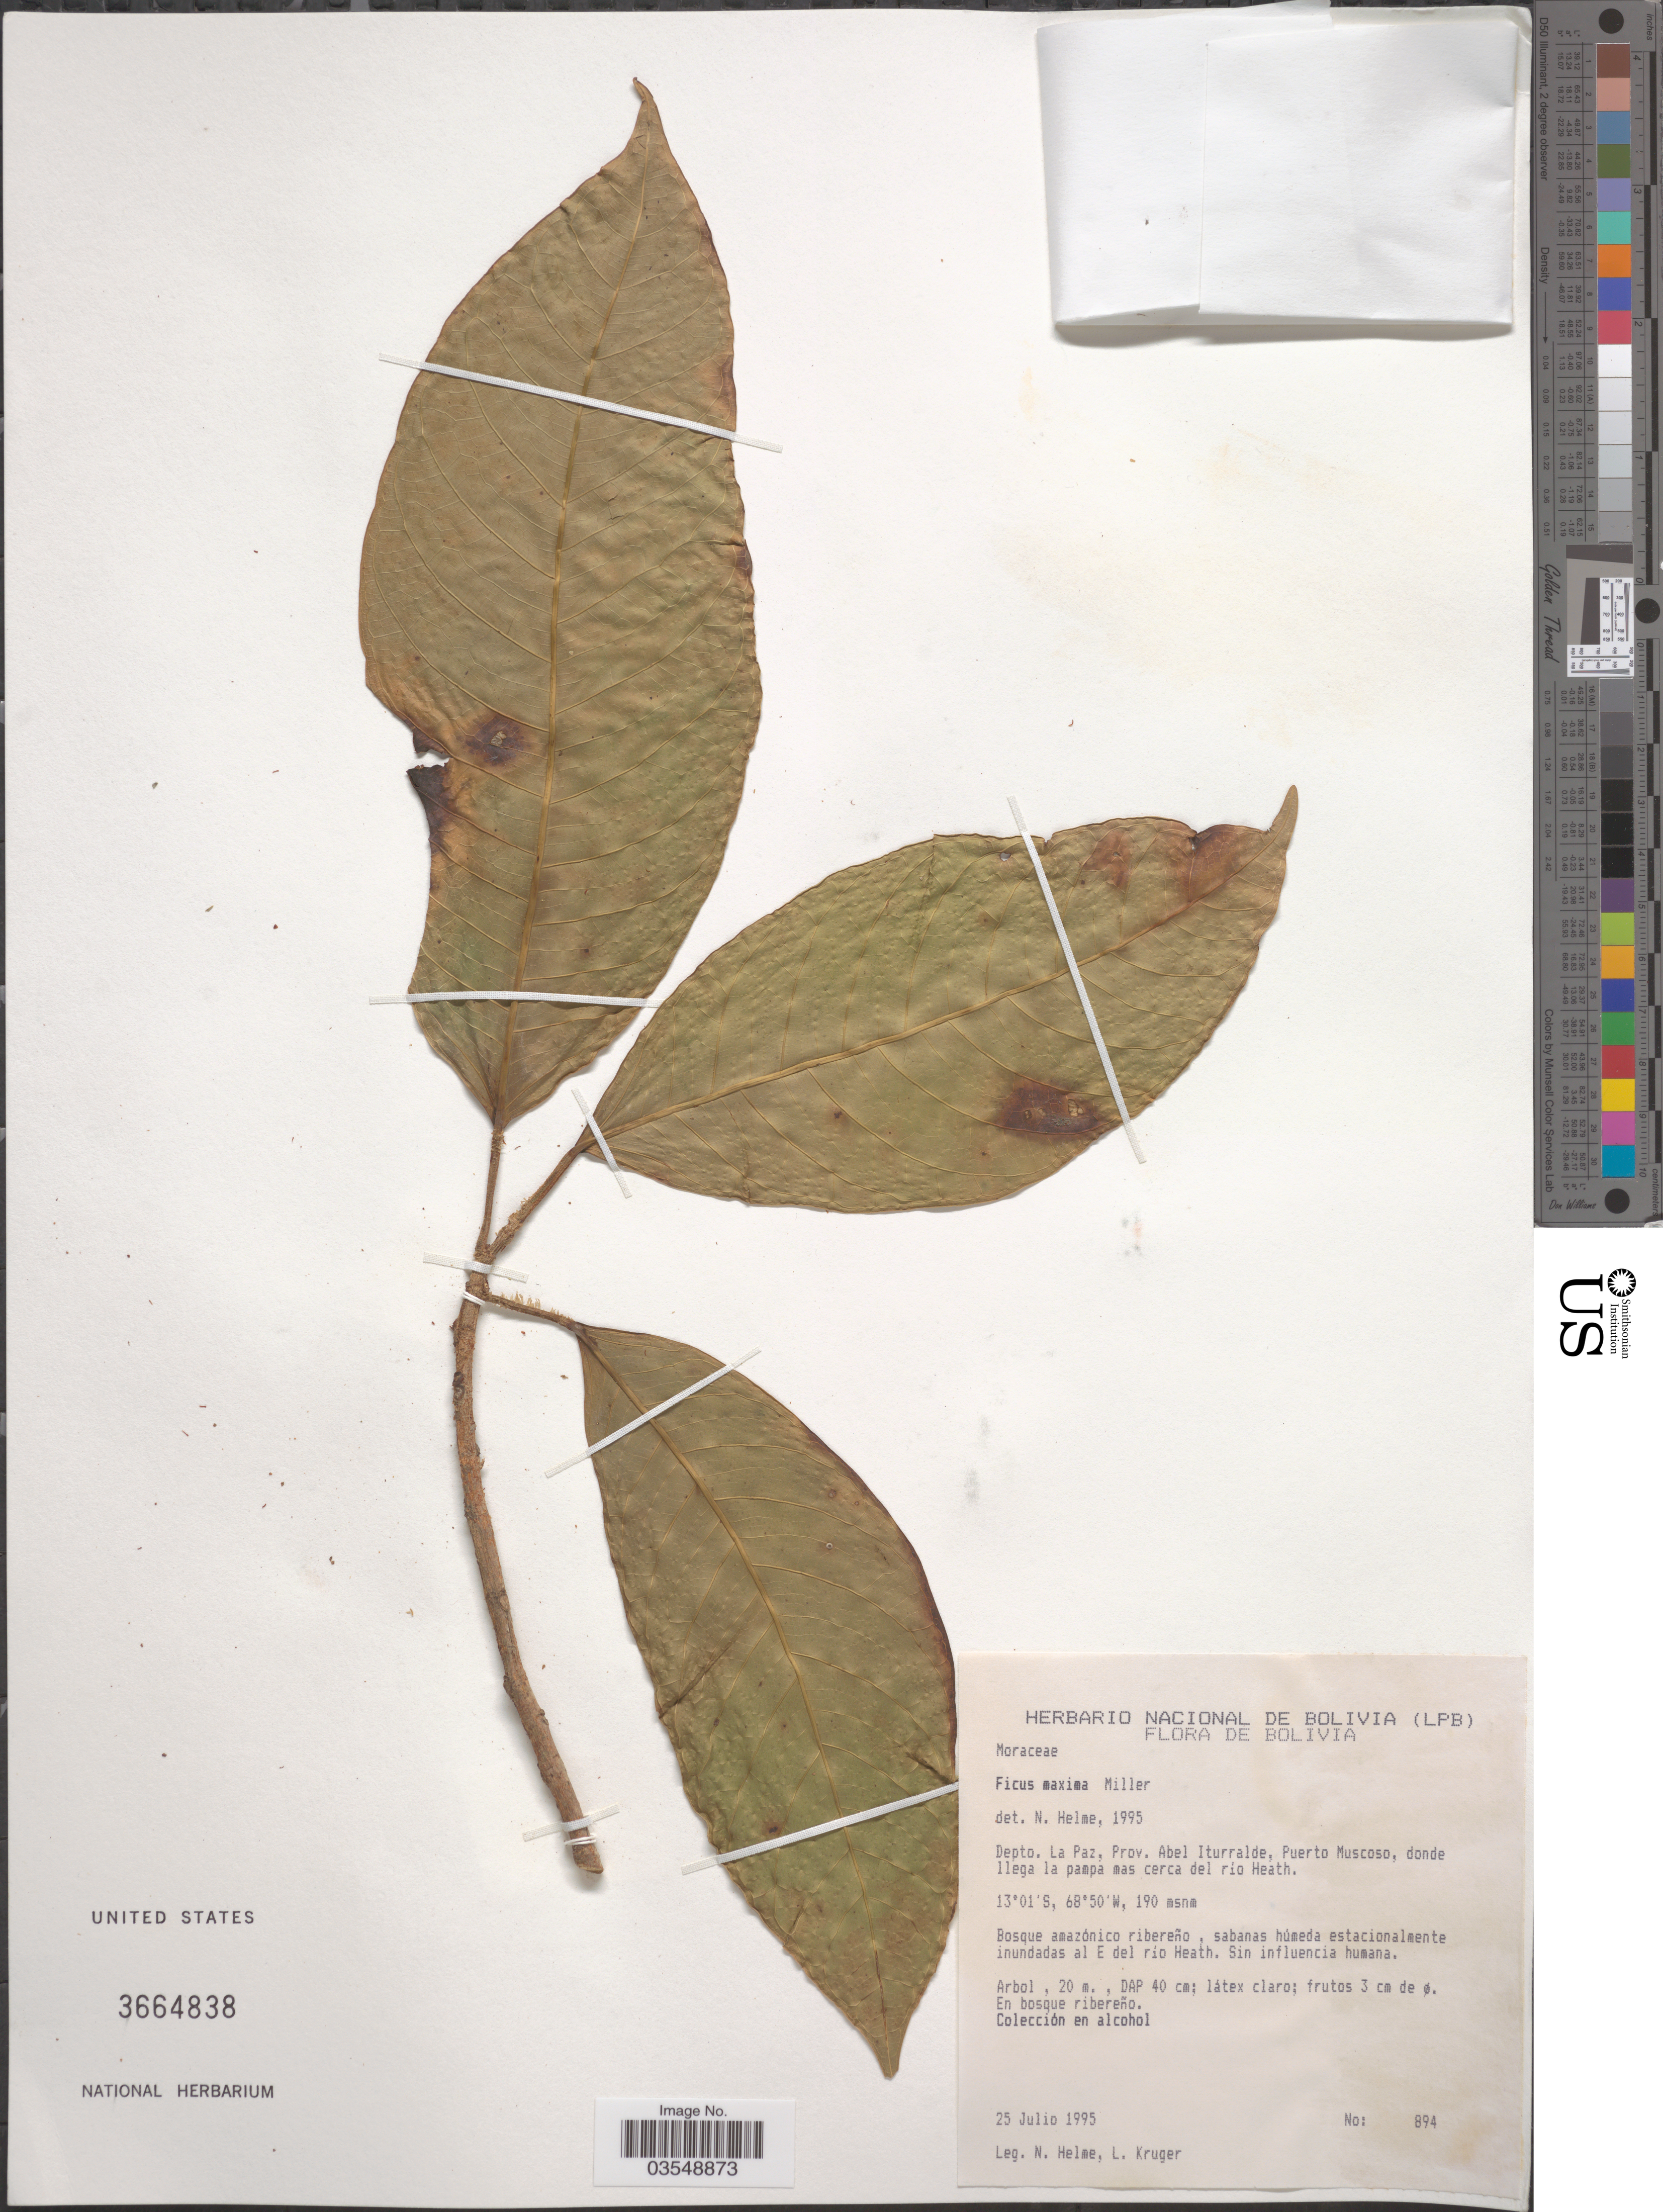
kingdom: Plantae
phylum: Tracheophyta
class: Magnoliopsida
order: Rosales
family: Moraceae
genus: Ficus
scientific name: Ficus radula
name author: Humb. & Bonpl. ex Willd.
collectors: N. Helme & L. Kruger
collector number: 894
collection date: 1995-07-25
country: Bolivia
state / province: La Paz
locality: Depto. La Paz, Prov. Abel Iturralde, Puerto Muscoso, donde llega la pampa mas cerca del rio Heath. Bosque amazónico ribereño, sabanas húmeda estacionalmente inundadas al E del río Heath.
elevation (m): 190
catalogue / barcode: US 3664838